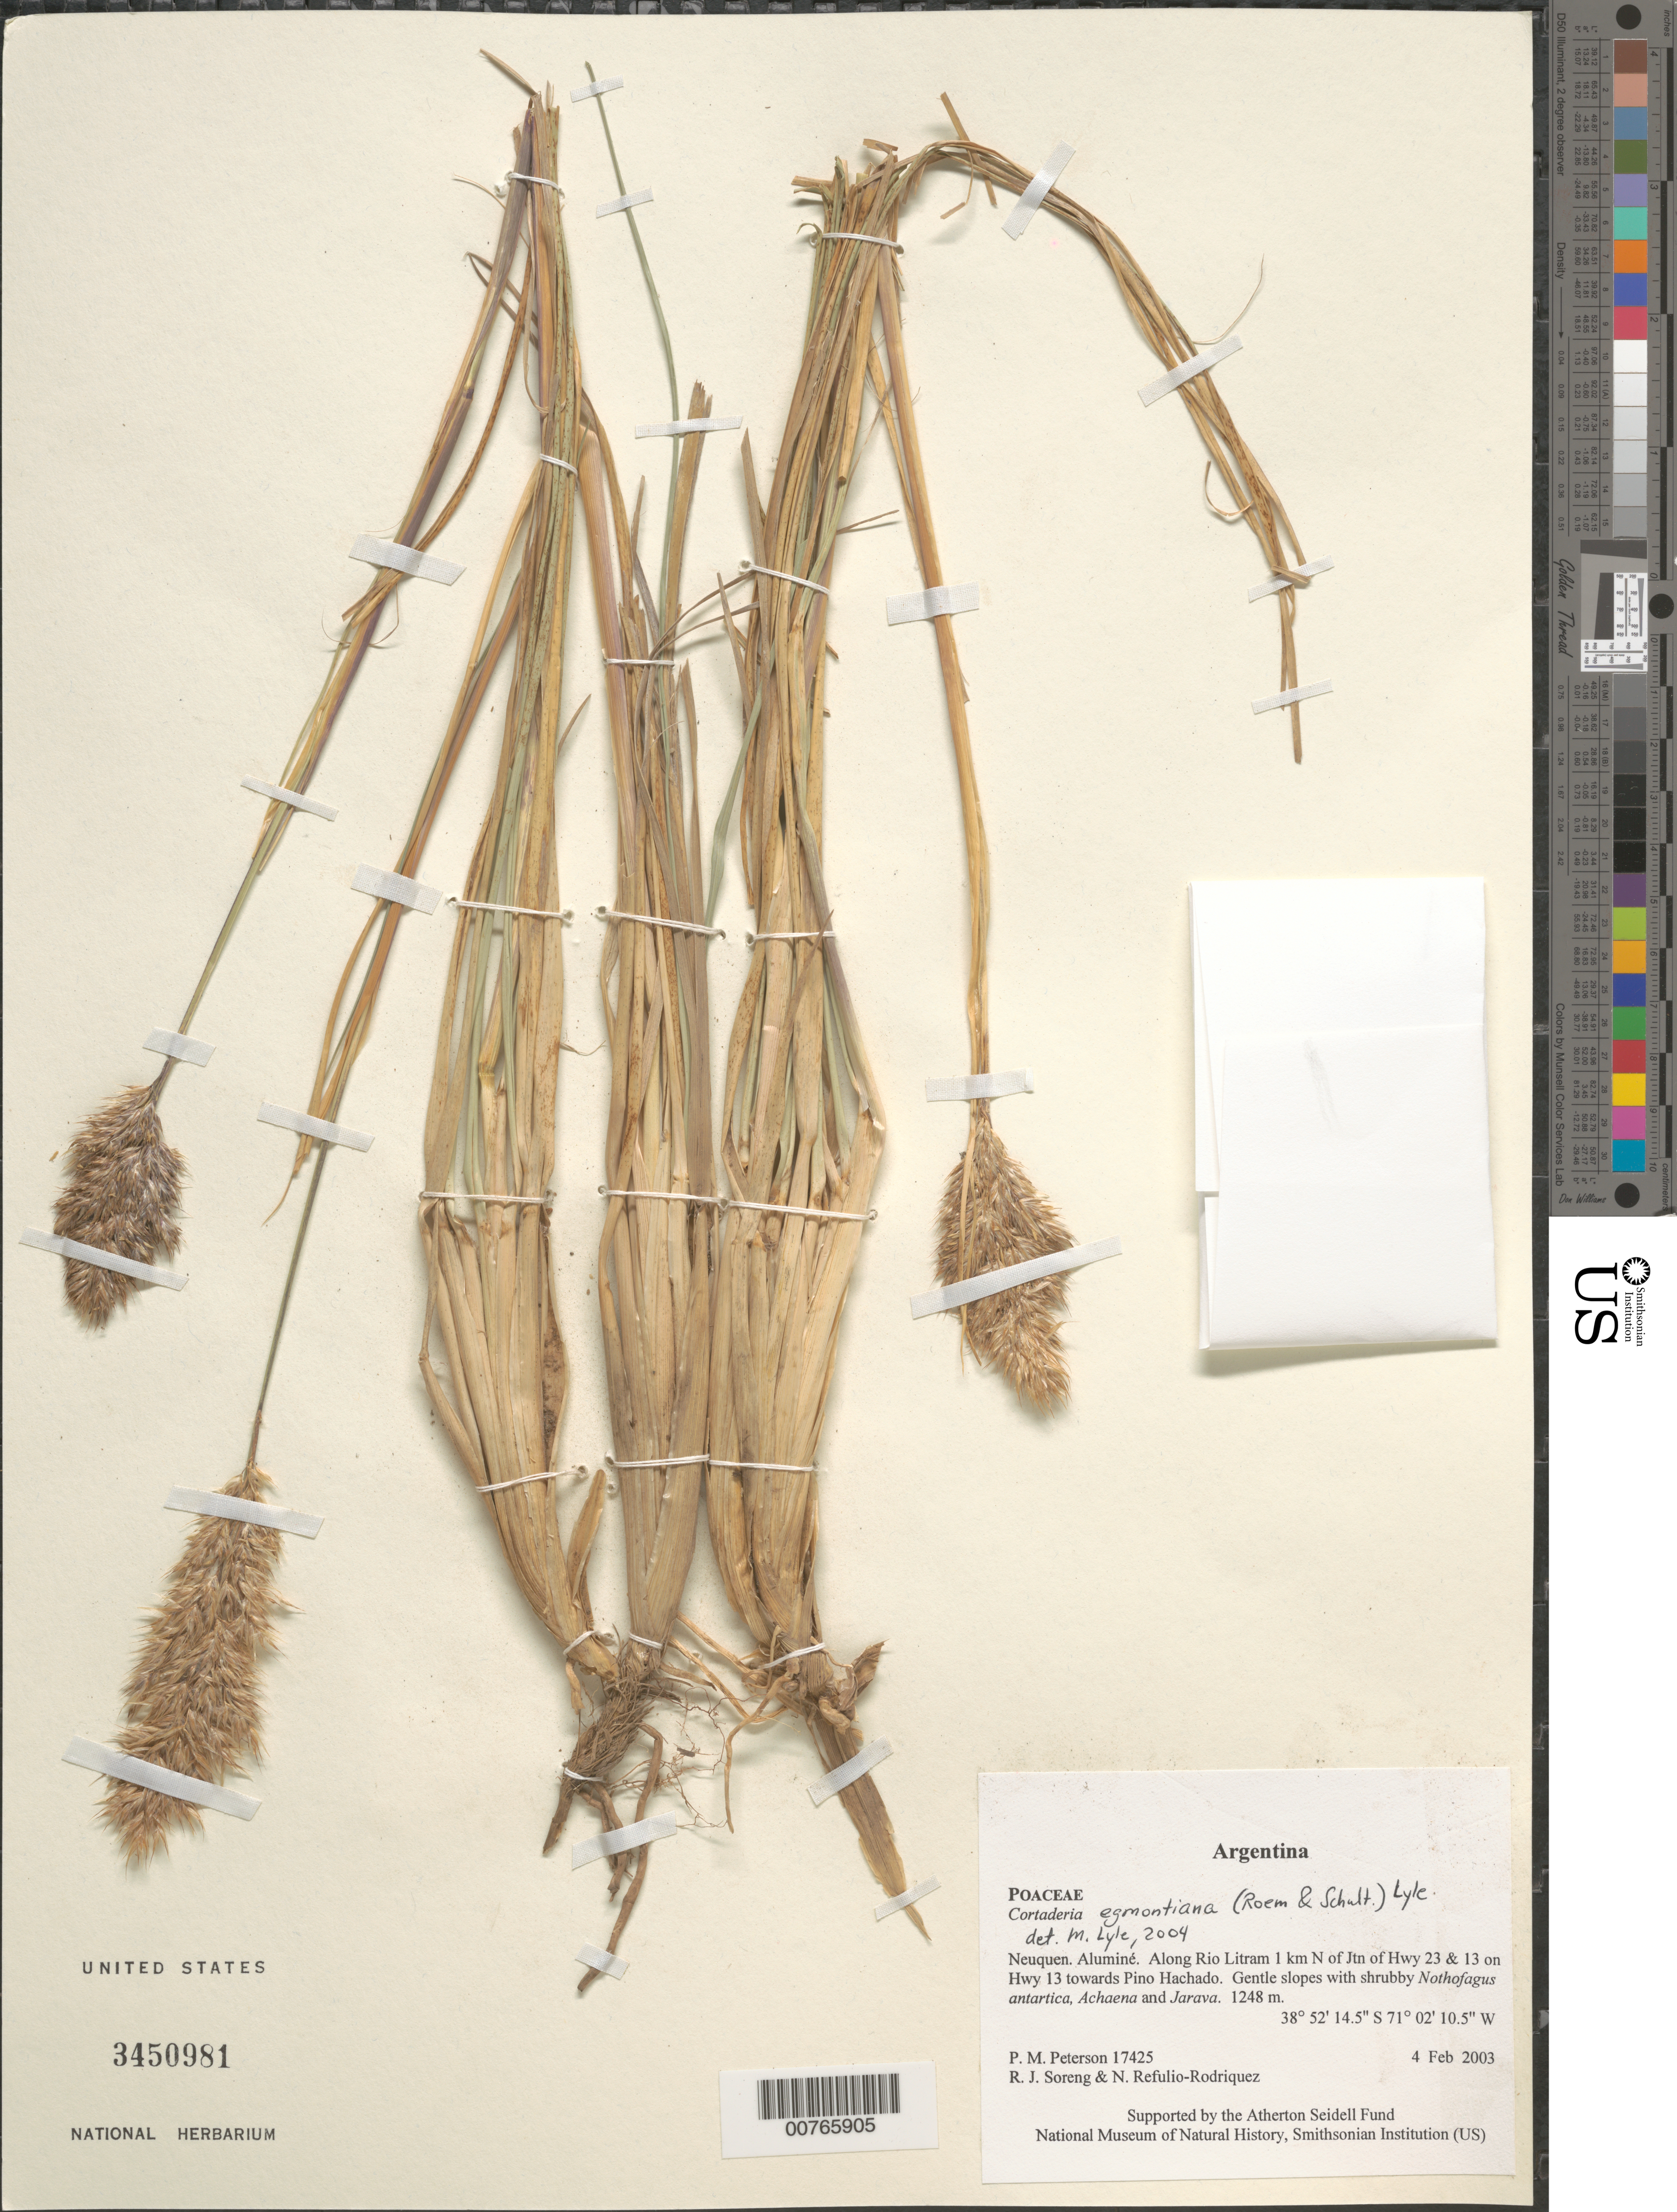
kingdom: Plantae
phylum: Tracheophyta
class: Liliopsida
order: Poales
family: Poaceae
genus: Cortaderia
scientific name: Cortaderia egmontiana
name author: (Roem. & Schult.) Lyle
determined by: Lyle, M.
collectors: P. M. Peterson, R. J. Soreng & N. Refulio-Rodríguez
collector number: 17425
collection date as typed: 04 Feb 2003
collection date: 2003-02-04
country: Argentina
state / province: Neuquen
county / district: Aluminé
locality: Along Rio Litram 1 km N of Jtn of Hwy 23 & 13 on Hwy 13 towards Pino Hachado. Gentle slopes with shrubby Nothofagus antartica, Achaena and Jarava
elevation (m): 1248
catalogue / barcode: US 3450981